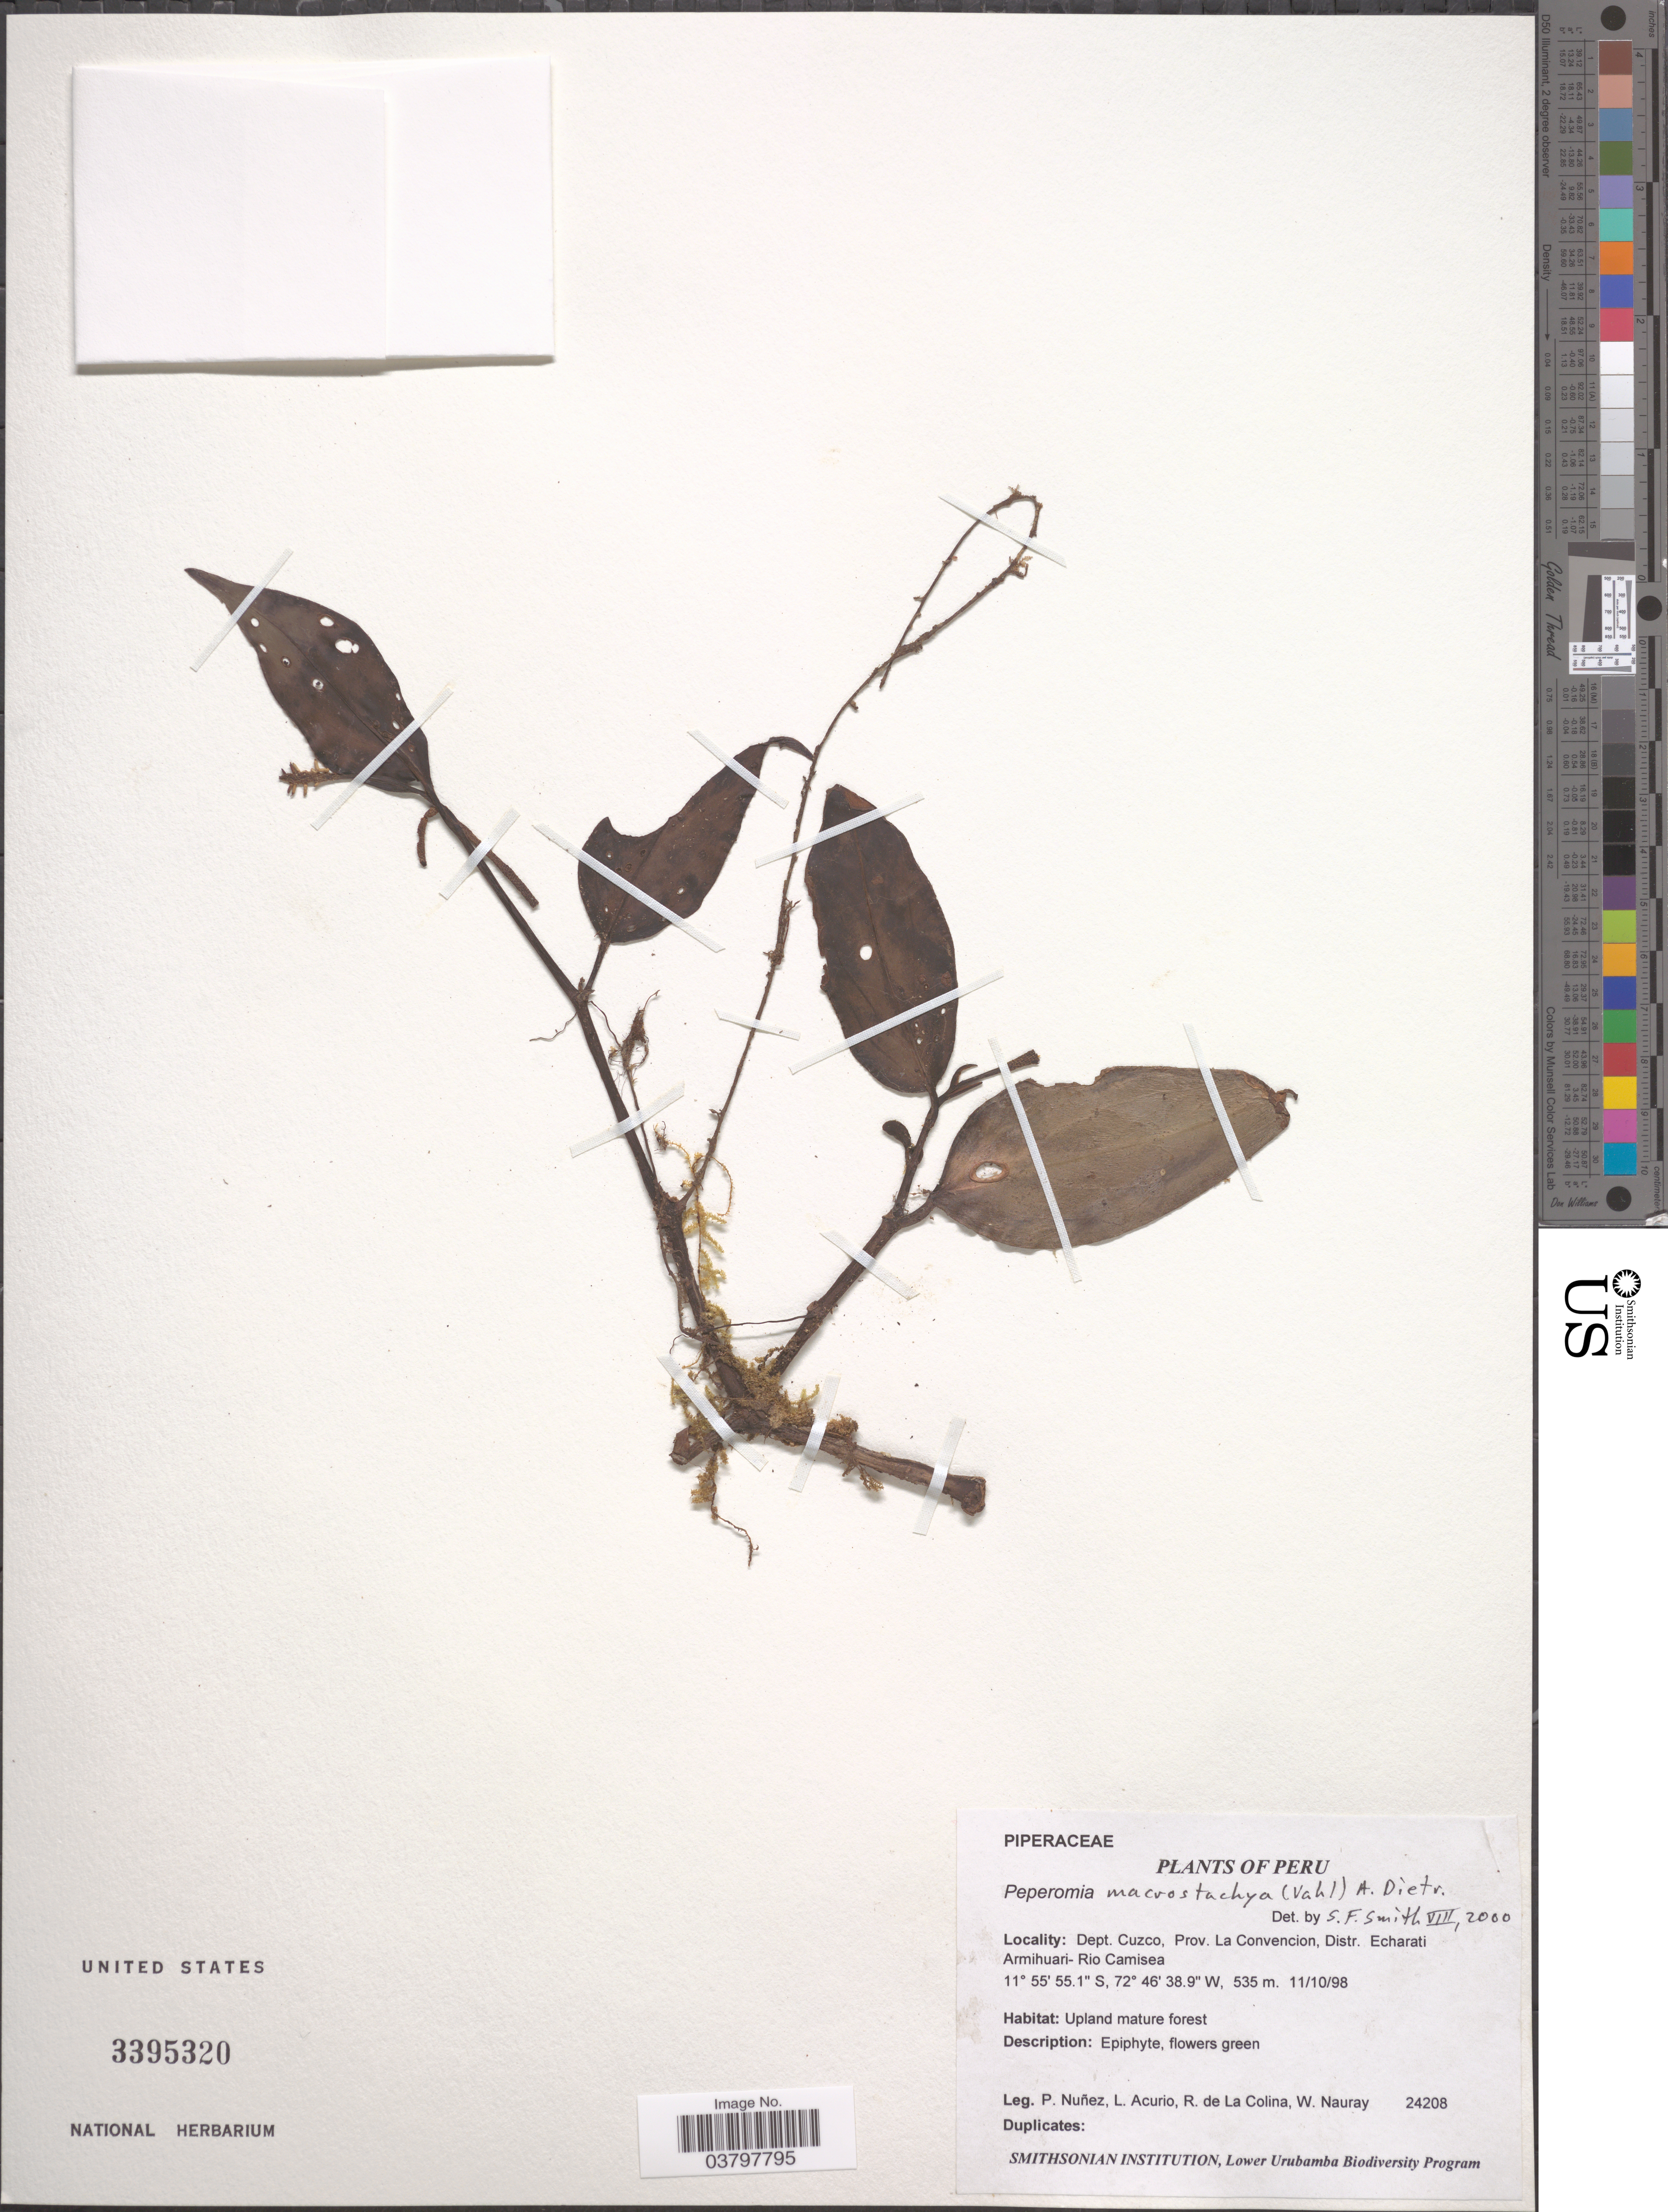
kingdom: Plantae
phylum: Tracheophyta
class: Magnoliopsida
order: Piperales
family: Piperaceae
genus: Peperomia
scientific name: Peperomia macrostachya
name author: (Vahl) A. Dietr.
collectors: P. Nuñez V., L. Acurio, R. de La Colina & W. Nauray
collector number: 24208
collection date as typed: Transcribed d/m/y: 11/10/98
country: Peru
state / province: Cusco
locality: Dept. Cuzco, Prov. La Convencion, Distr. Echarati Armihuari-Rio Camisea.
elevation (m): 535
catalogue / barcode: US 3395320